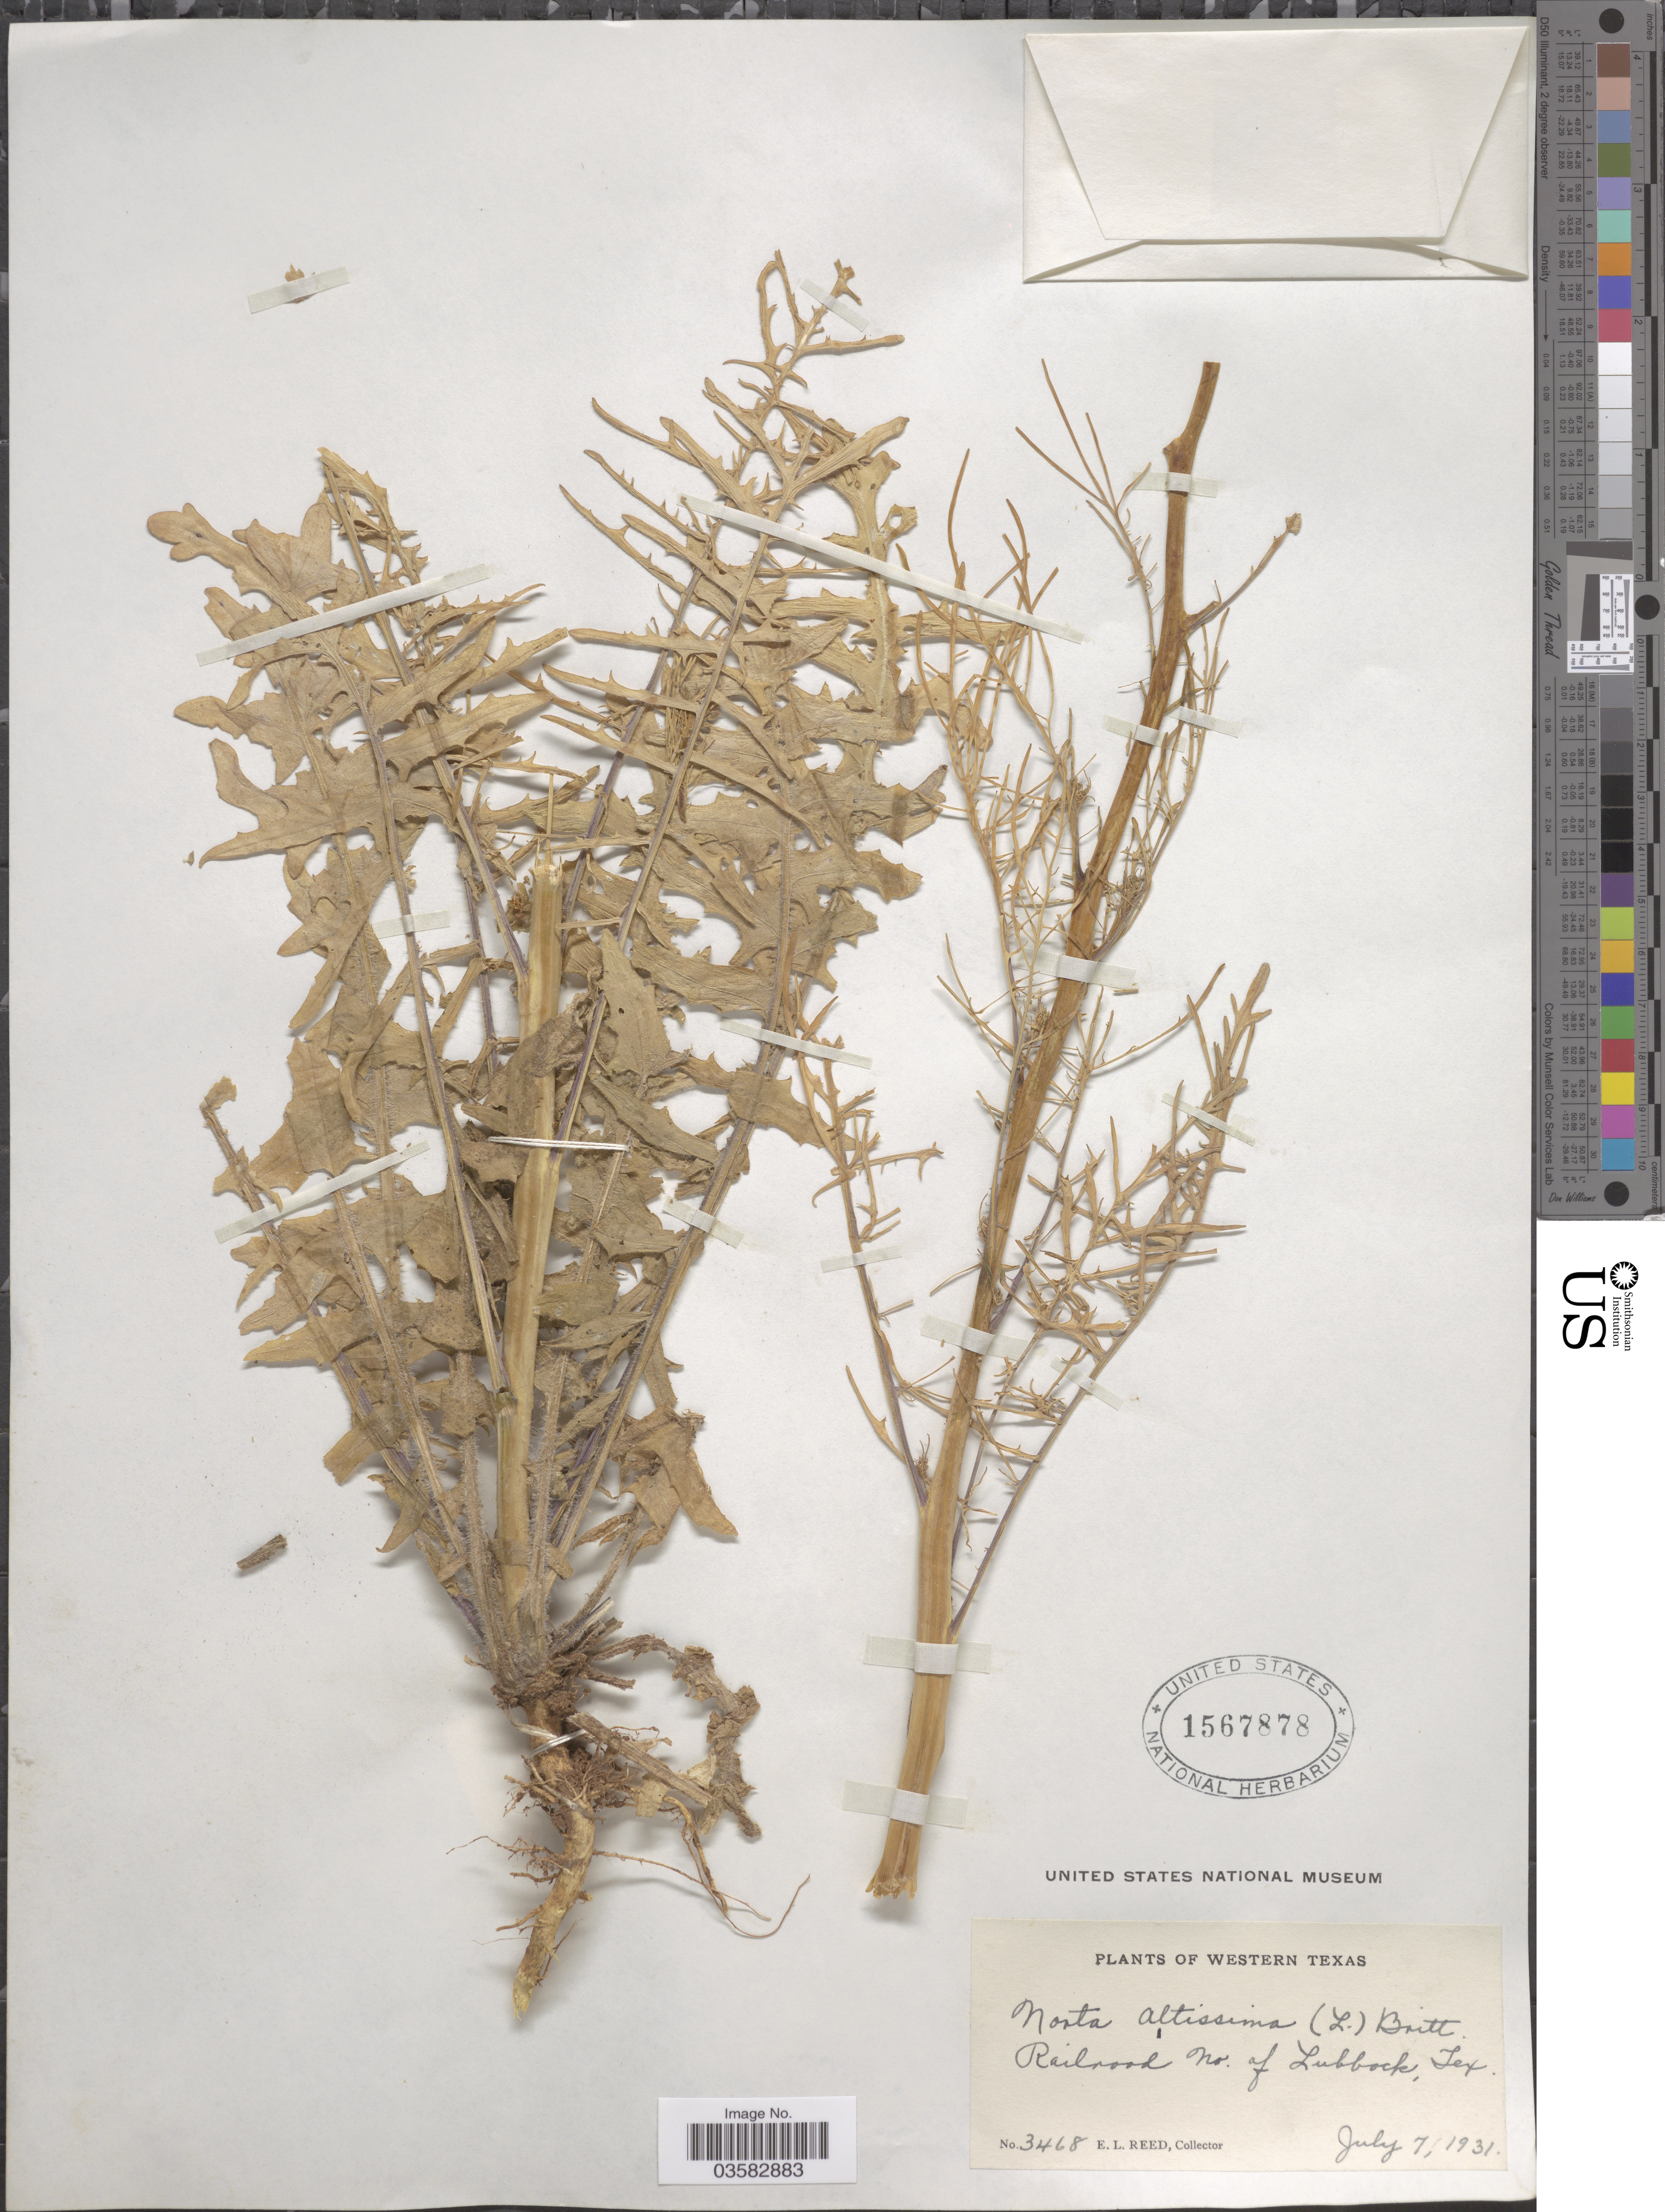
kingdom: Plantae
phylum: Tracheophyta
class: Magnoliopsida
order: Brassicales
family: Brassicaceae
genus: Sisymbrium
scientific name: Sisymbrium altissimum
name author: L.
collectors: E. Reed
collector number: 3468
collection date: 1931-07-07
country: United States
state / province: Texas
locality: Western Texas. Railroad No. of Lubbock.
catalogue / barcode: US 1567878